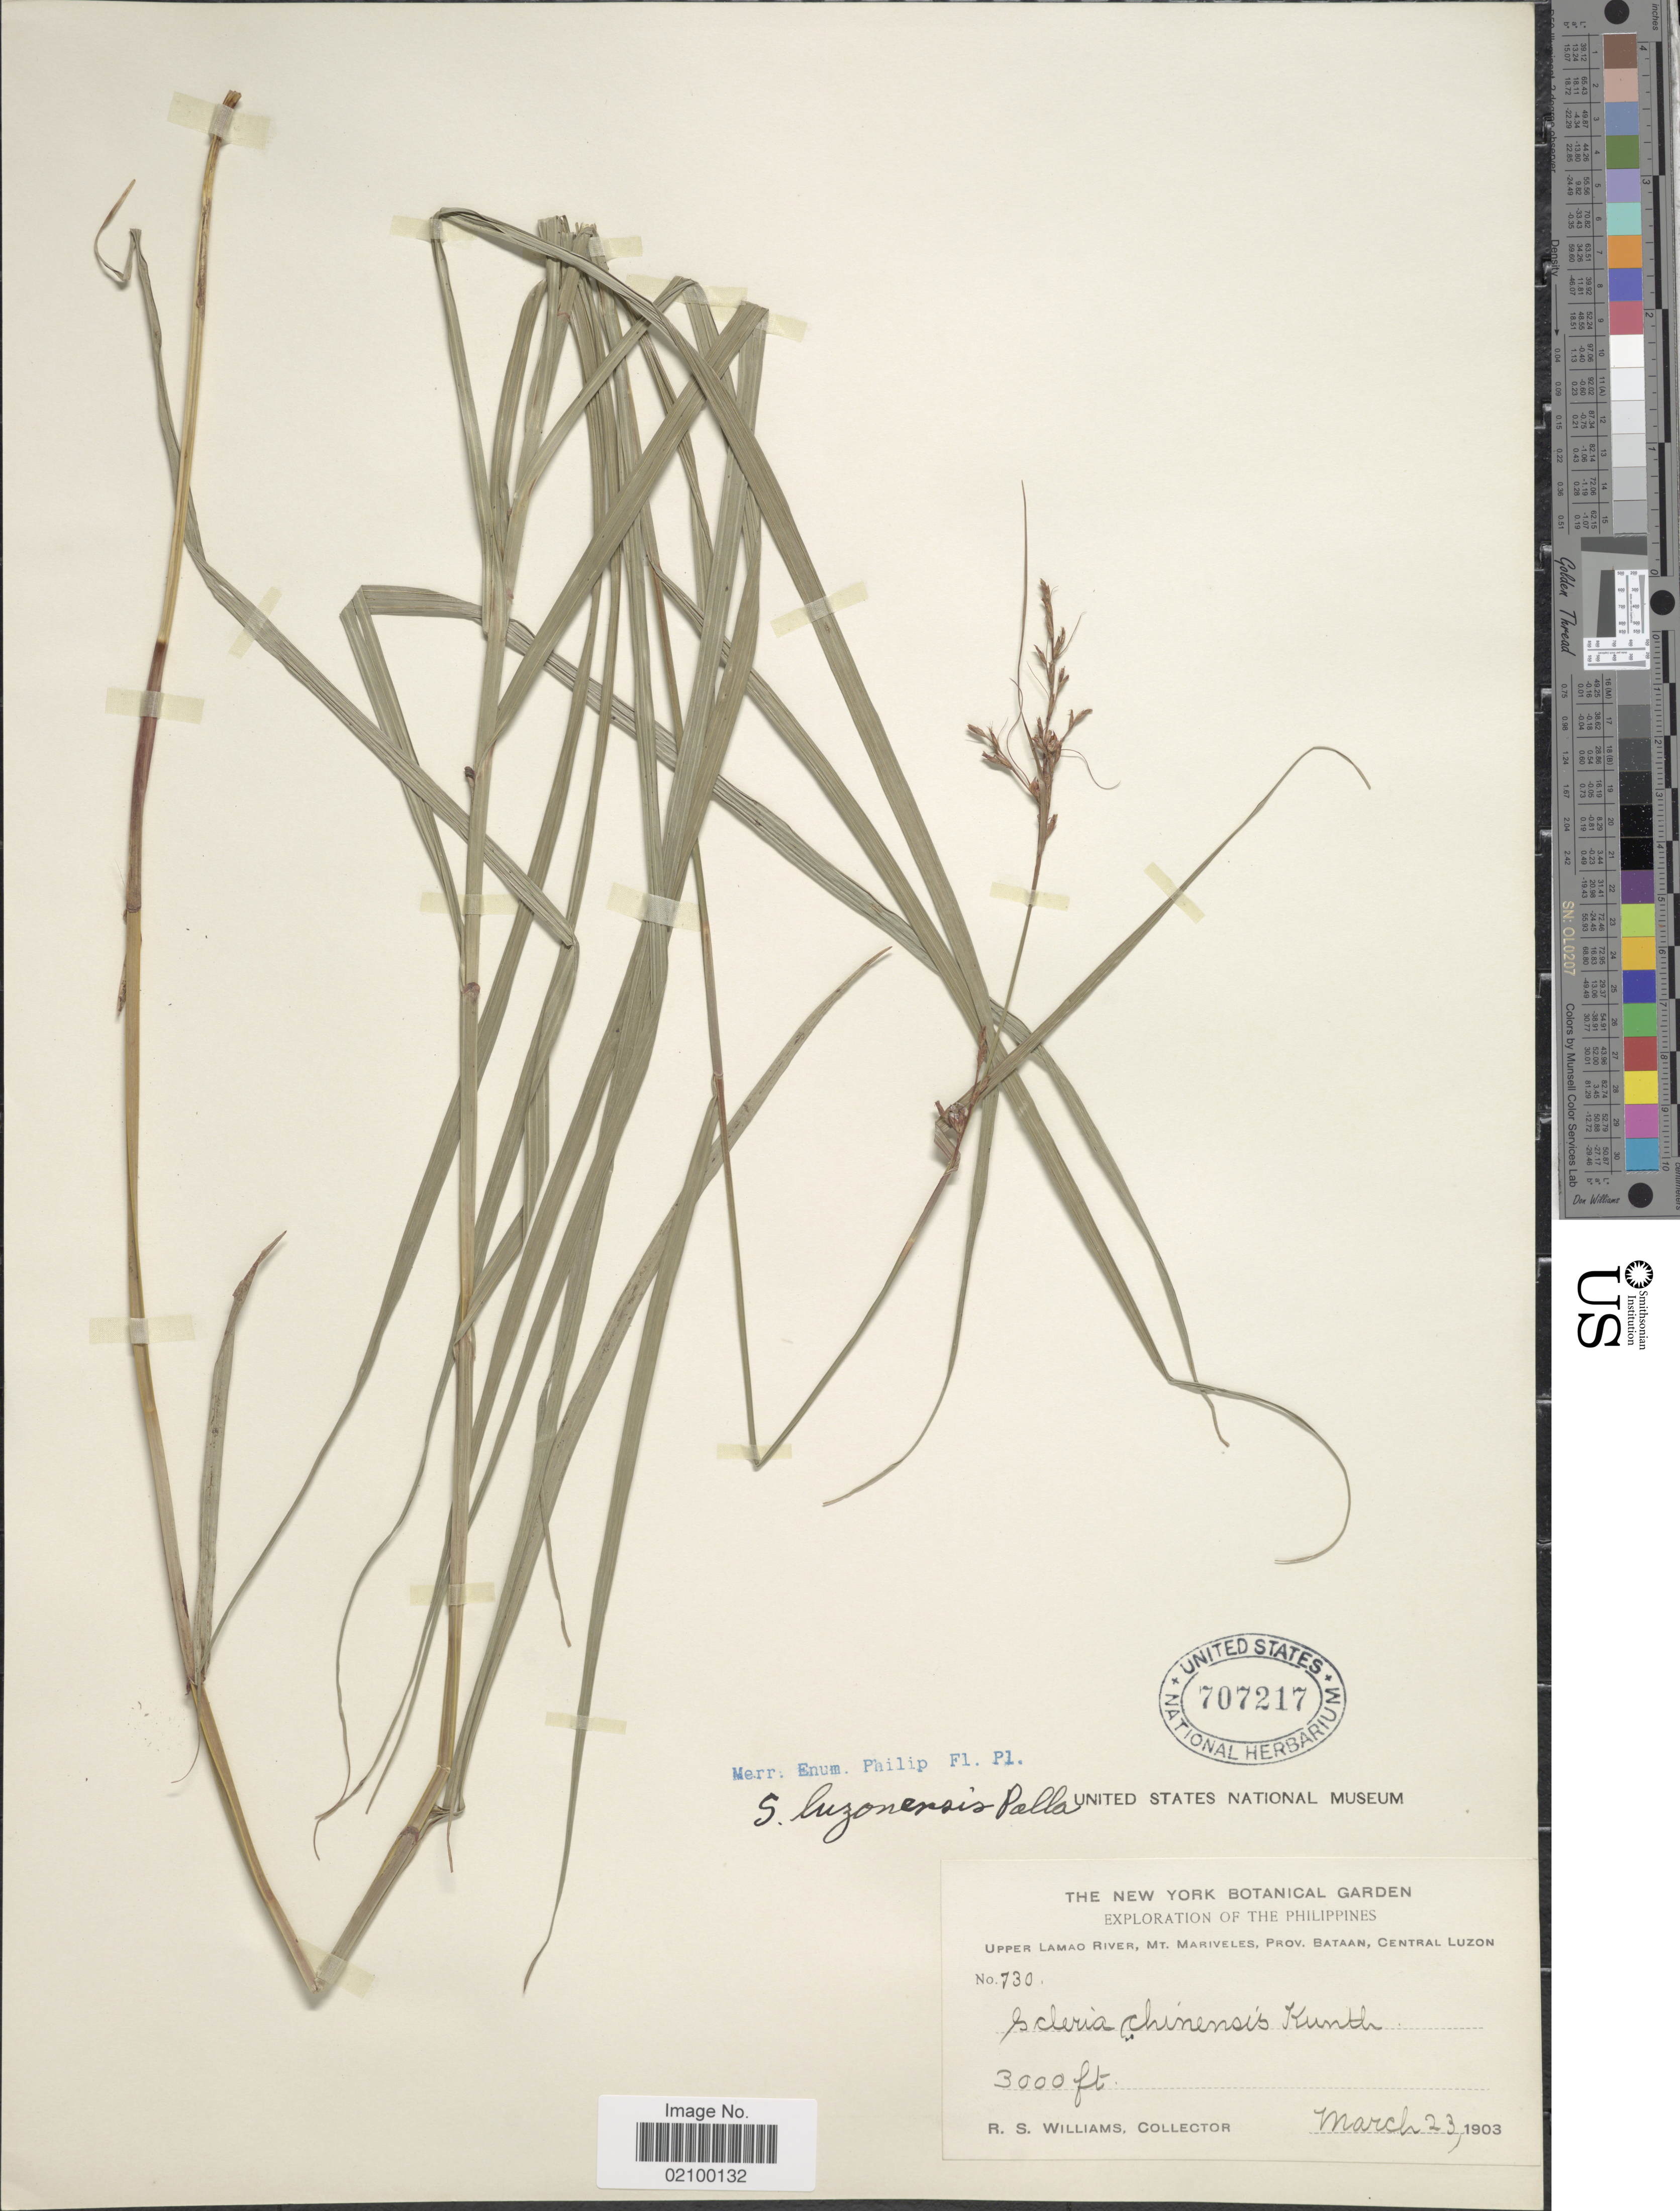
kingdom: Plantae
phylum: Tracheophyta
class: Liliopsida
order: Poales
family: Cyperaceae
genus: Scleria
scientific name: Scleria terrestris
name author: (L.) Fassett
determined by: Strong, Mark T., (BOT), Smithsonian Institution - National Museum of Natural History (UNITED STATES)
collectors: R. S. Williams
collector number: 730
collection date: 1903-03-23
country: Philippines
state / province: Central Luzon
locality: Upper Lamao River, Mt. Mariveles, Prov. Bataan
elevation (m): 914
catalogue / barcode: US 707217